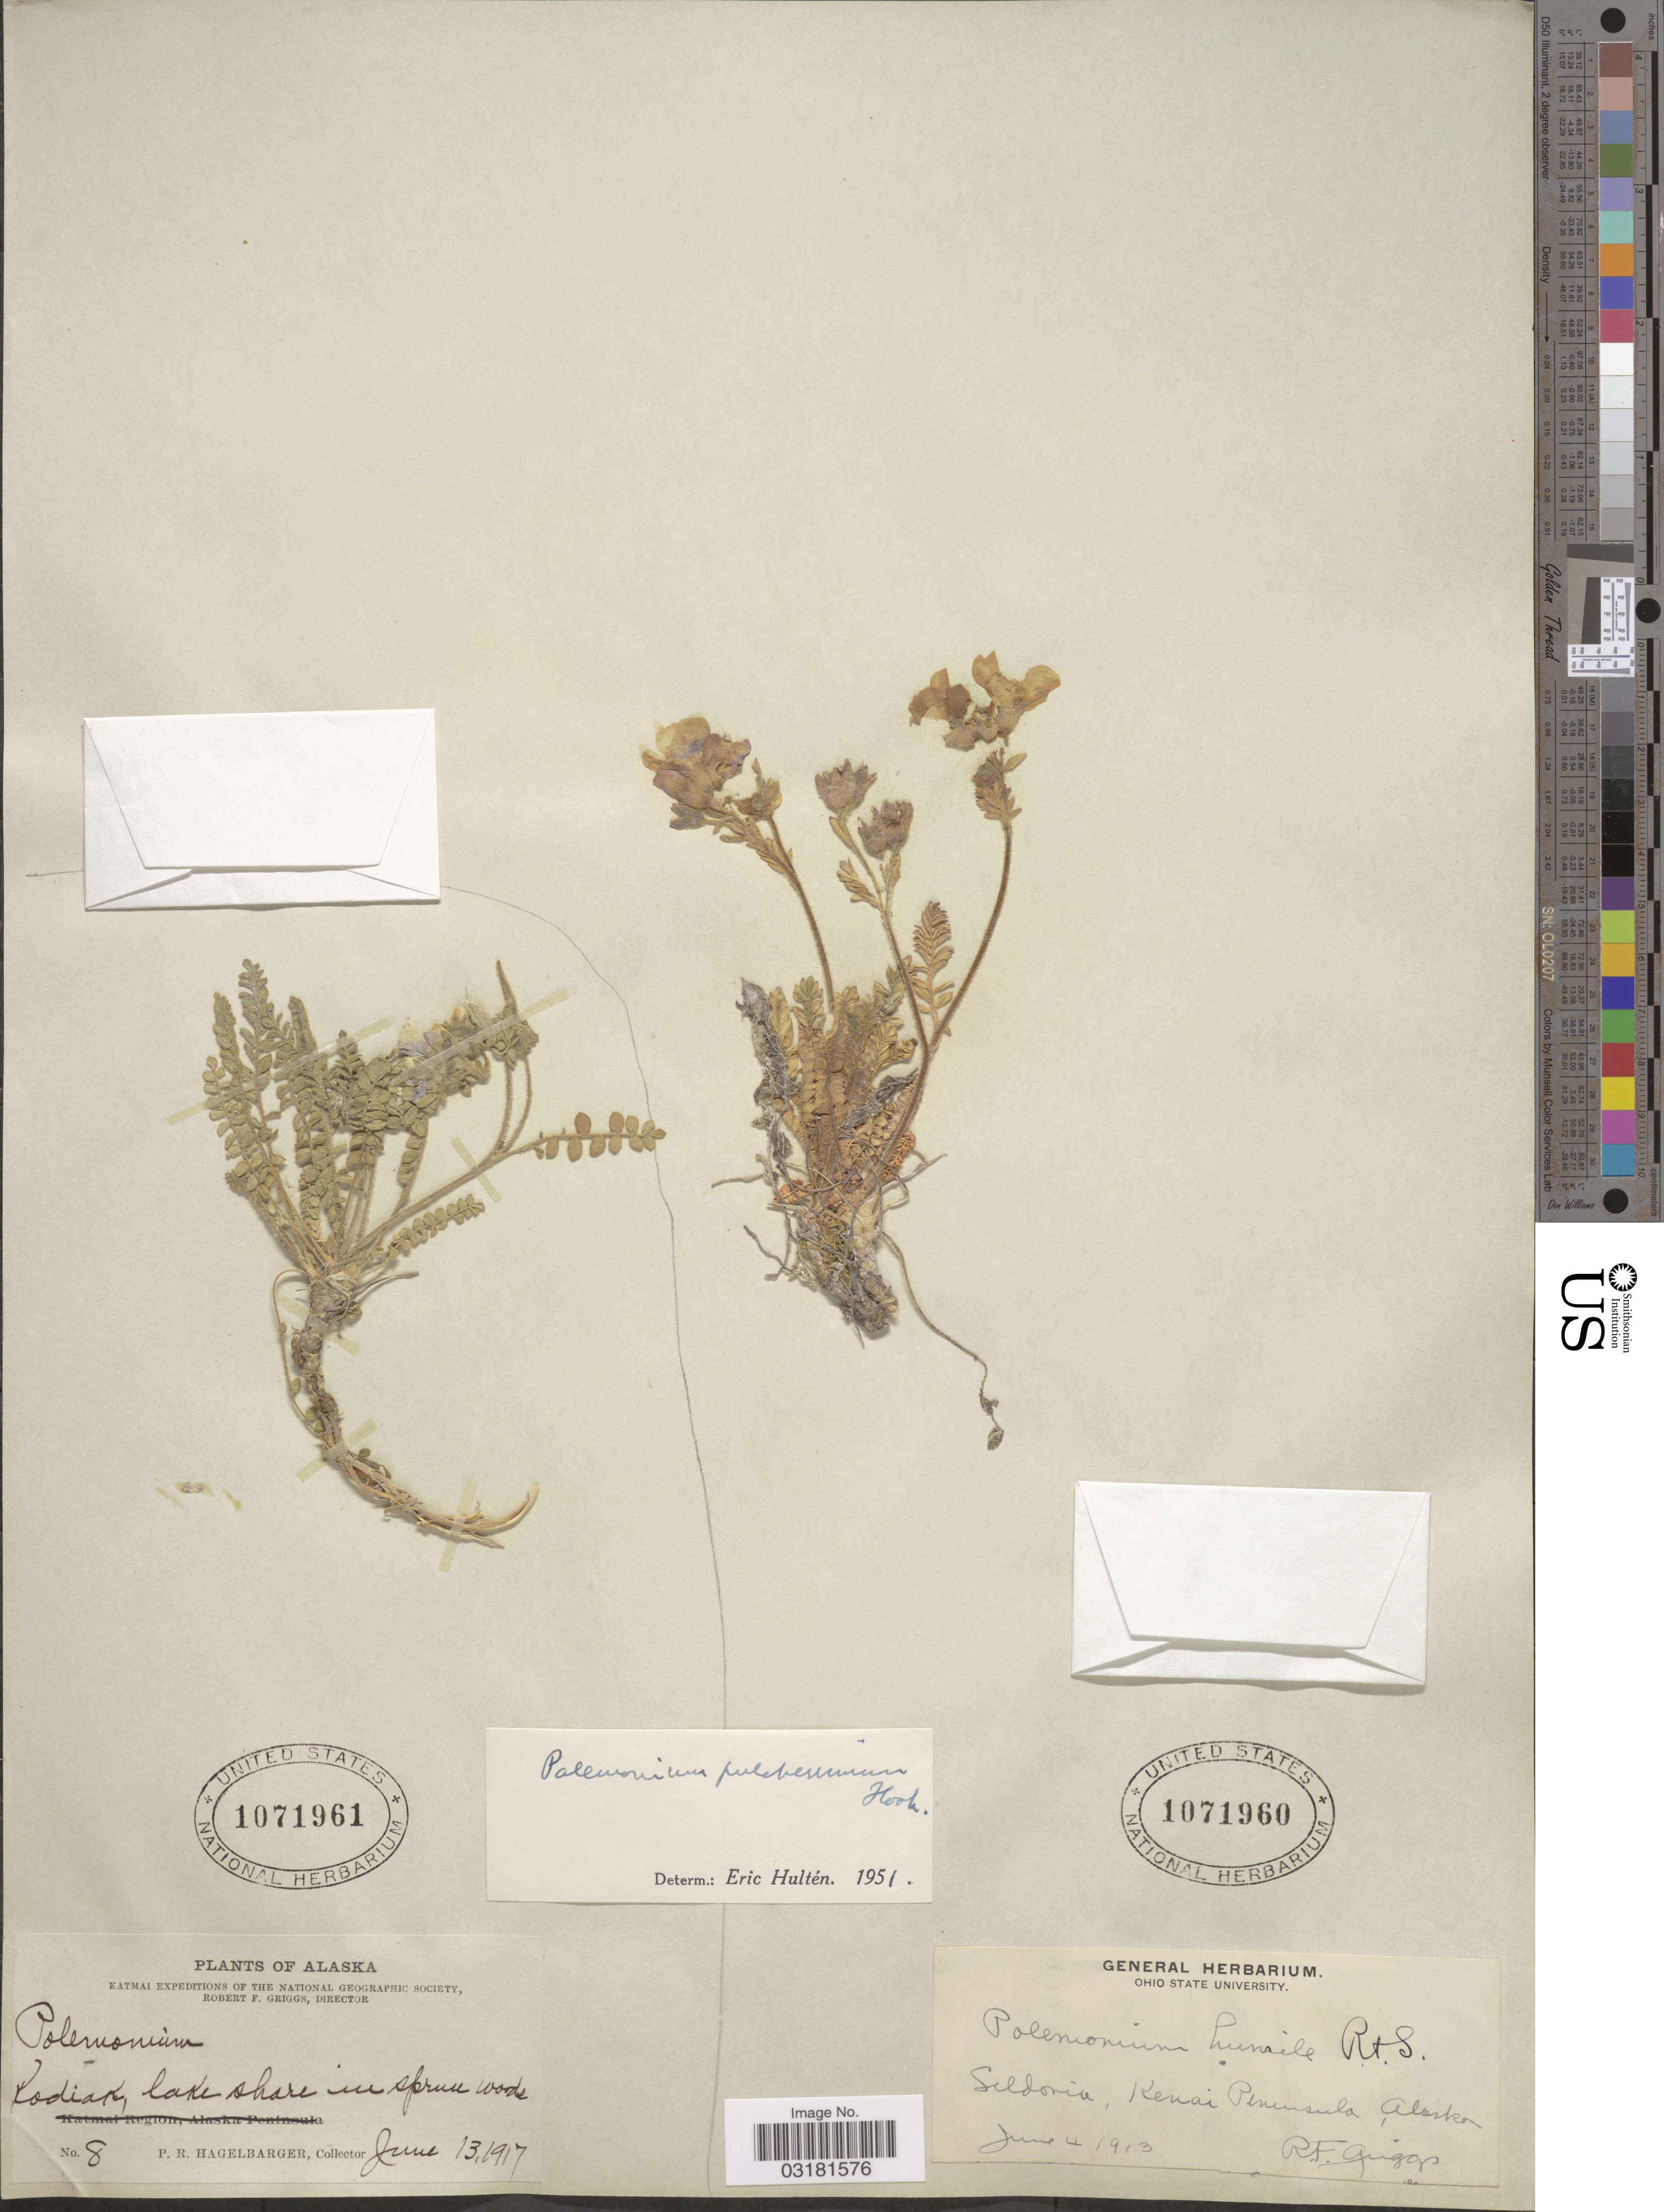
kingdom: Plantae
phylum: Tracheophyta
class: Magnoliopsida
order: Ericales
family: Polemoniaceae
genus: Polemonium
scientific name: Polemonium pulcherrimum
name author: Hook.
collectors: P. Hagelbarger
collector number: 8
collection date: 1917-06-13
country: United States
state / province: Alaska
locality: Katmai, Kodiak, Lake shore in spruce woods.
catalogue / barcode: US 1071961-2